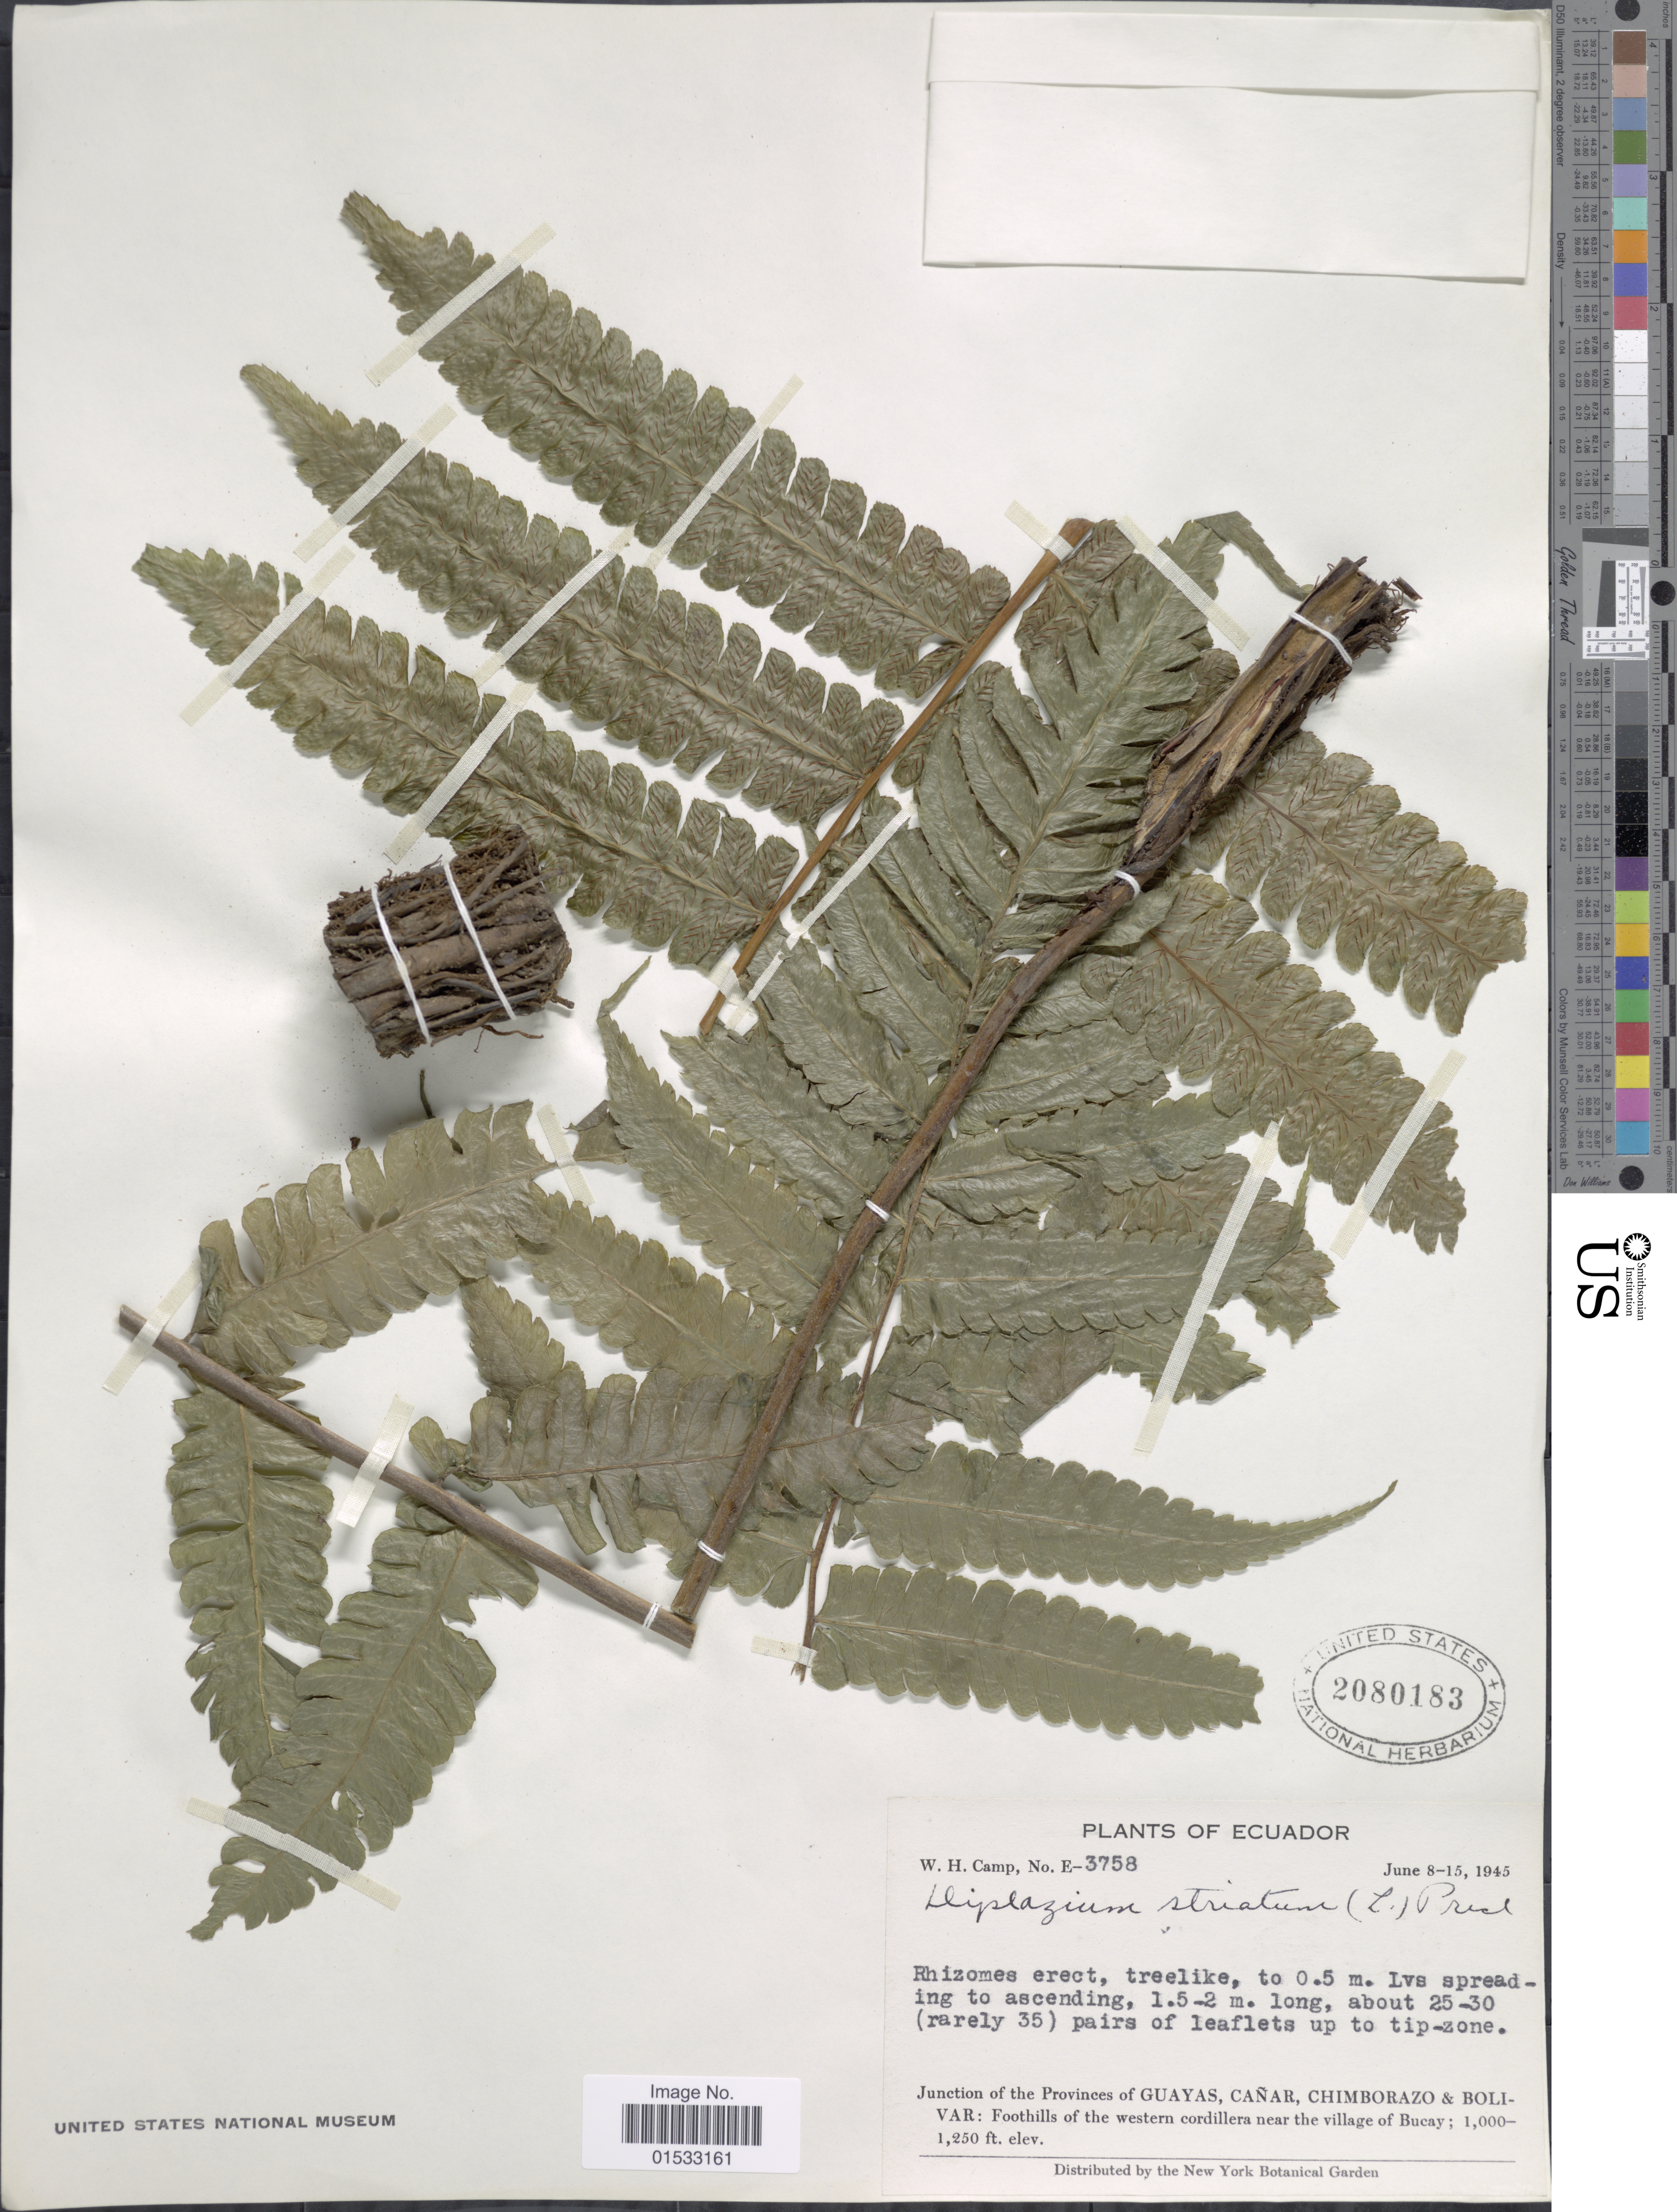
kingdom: Plantae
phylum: Tracheophyta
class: Polypodiopsida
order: Polypodiales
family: Athyriaceae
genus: Diplazium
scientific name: Diplazium striatastrum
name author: Lellinger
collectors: W. H. Camp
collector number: E-3758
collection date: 1945-06-08/1945-06-15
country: Ecuador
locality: Junction of the Provinces of Guayas, Cañar, Chimborazo & Bolivar: Foothills of the western cordillera near the village of Bucay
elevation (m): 305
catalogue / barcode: US 2080183